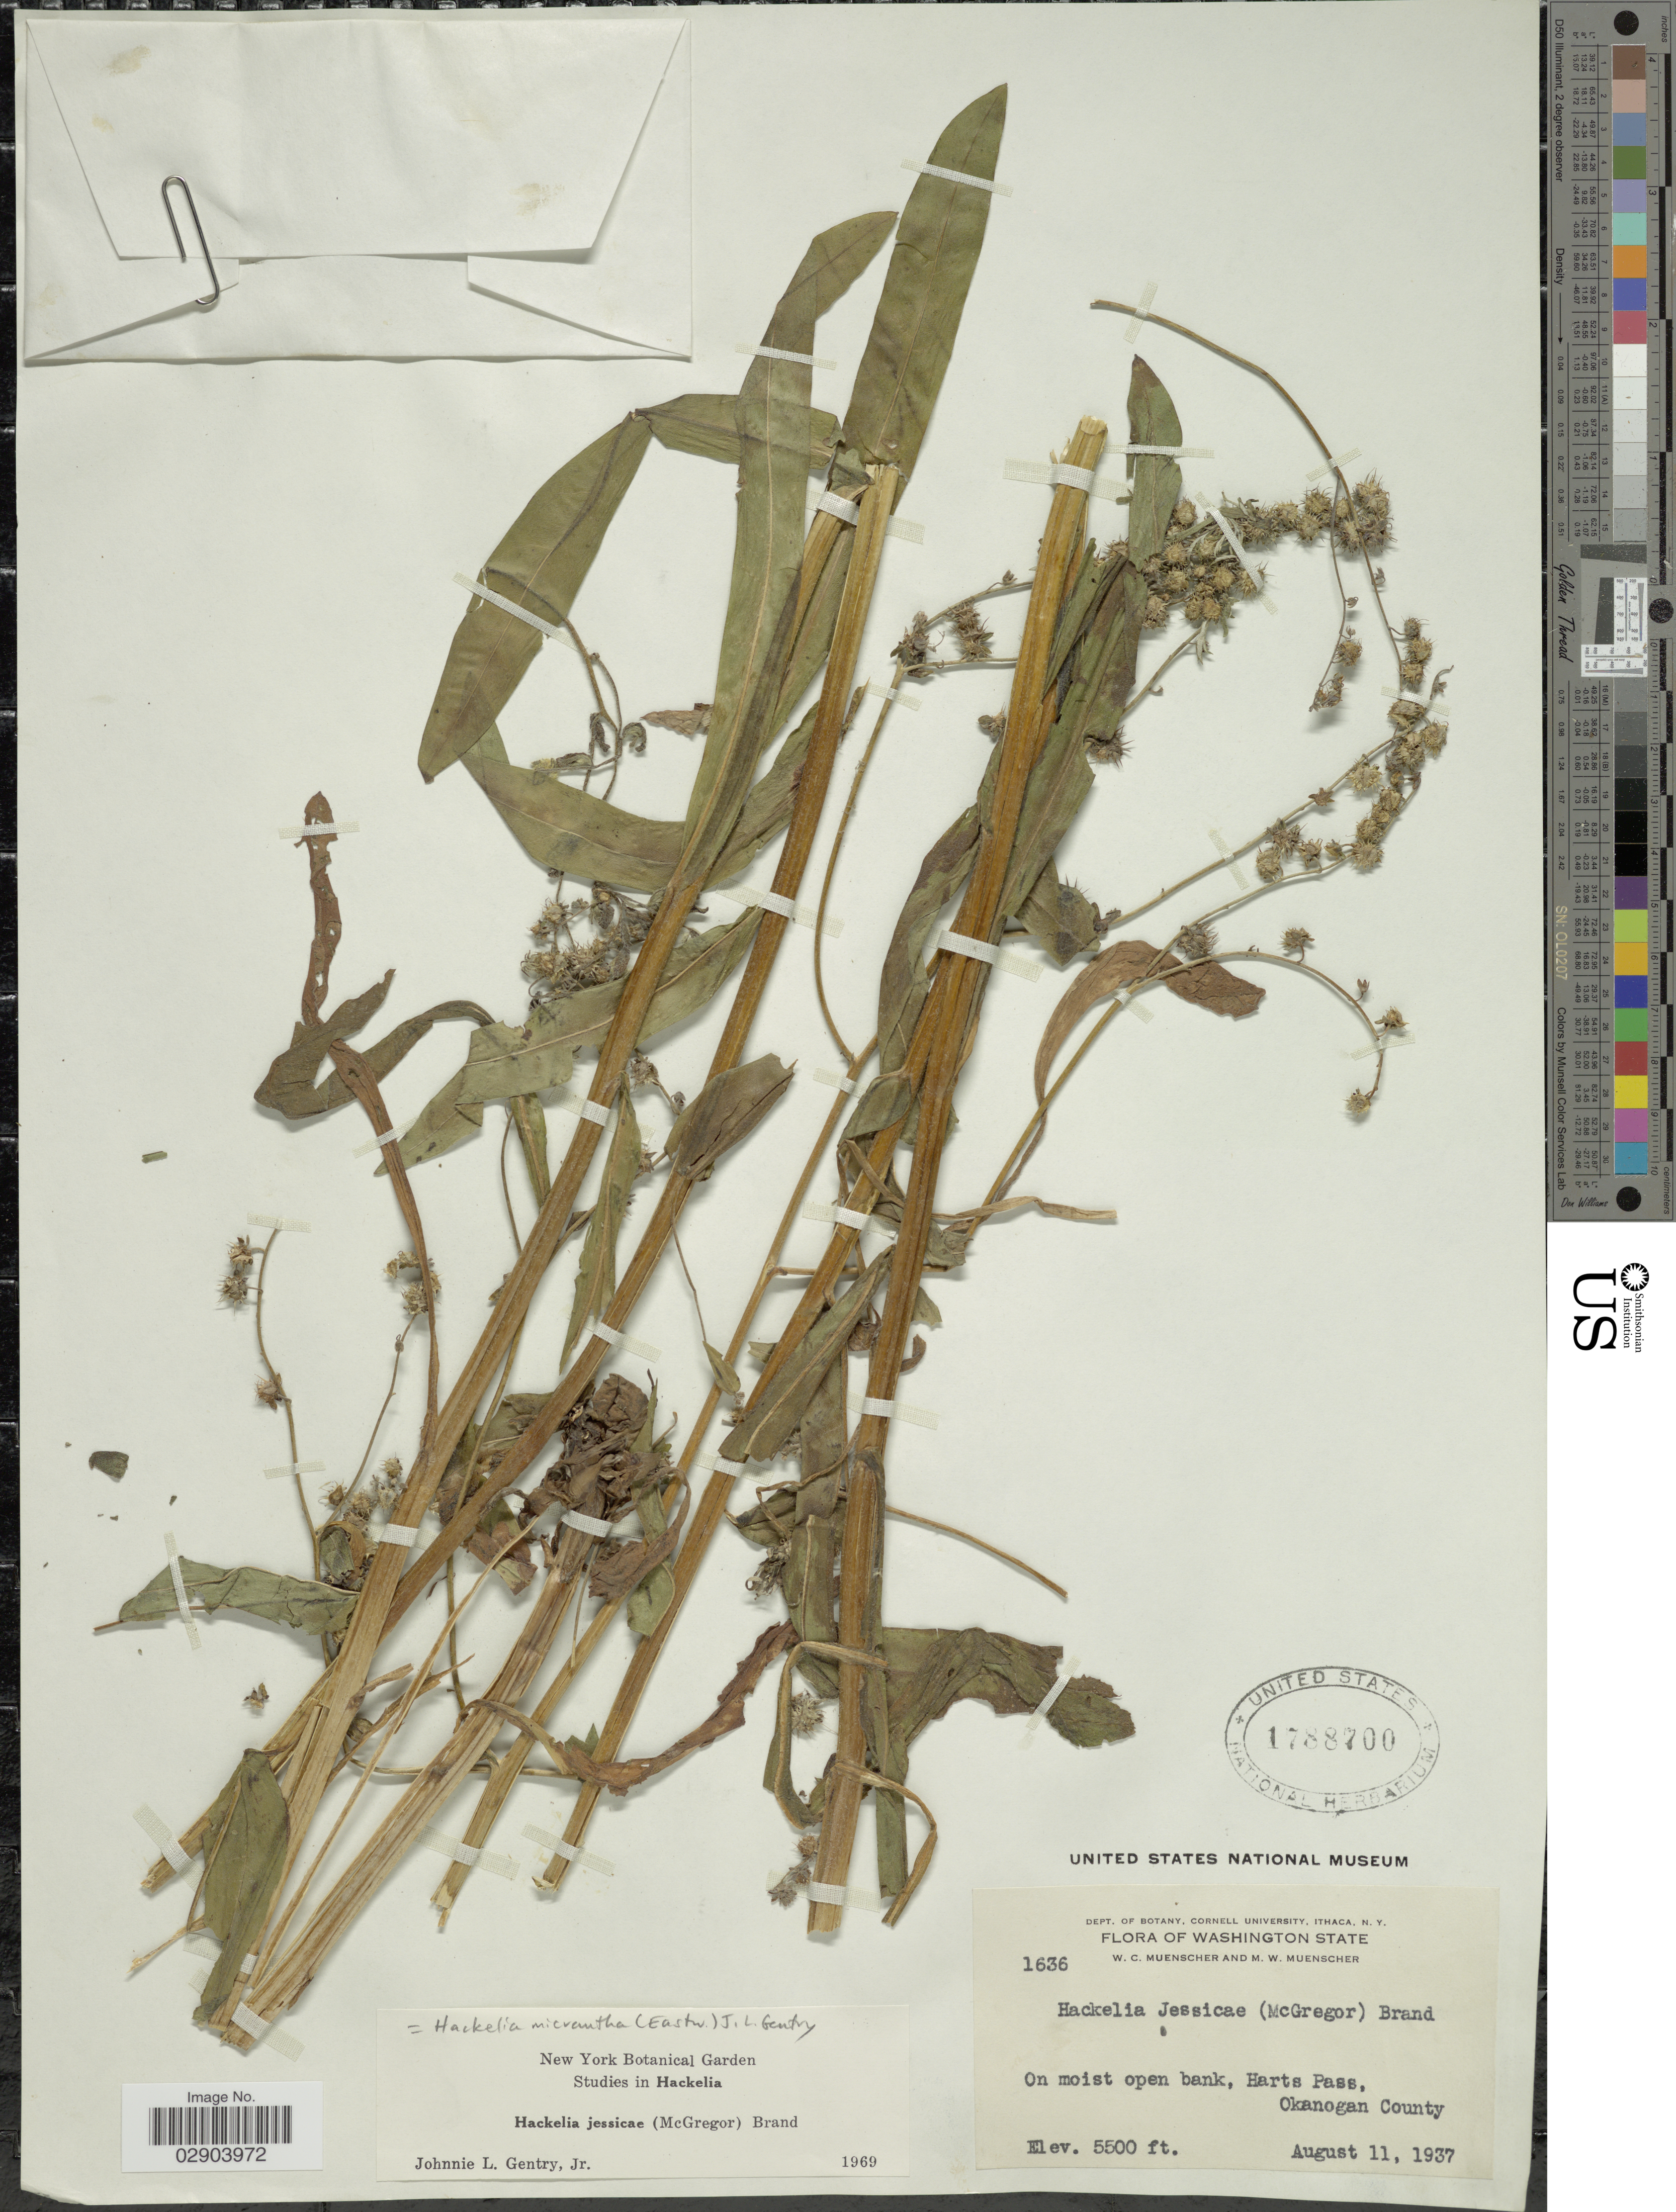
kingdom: Plantae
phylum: Tracheophyta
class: Magnoliopsida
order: Boraginales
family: Boraginaceae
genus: Hackelia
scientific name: Hackelia micrantha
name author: (Eastw.) J.L. Gentry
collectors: W. Muenscher & M. Muenscher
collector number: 1636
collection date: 1937-08-11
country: United States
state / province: Washington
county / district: Okanogan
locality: Washington State. On moist open bank, Harts Pass, Okanogan County.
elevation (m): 1676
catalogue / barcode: US 1788700